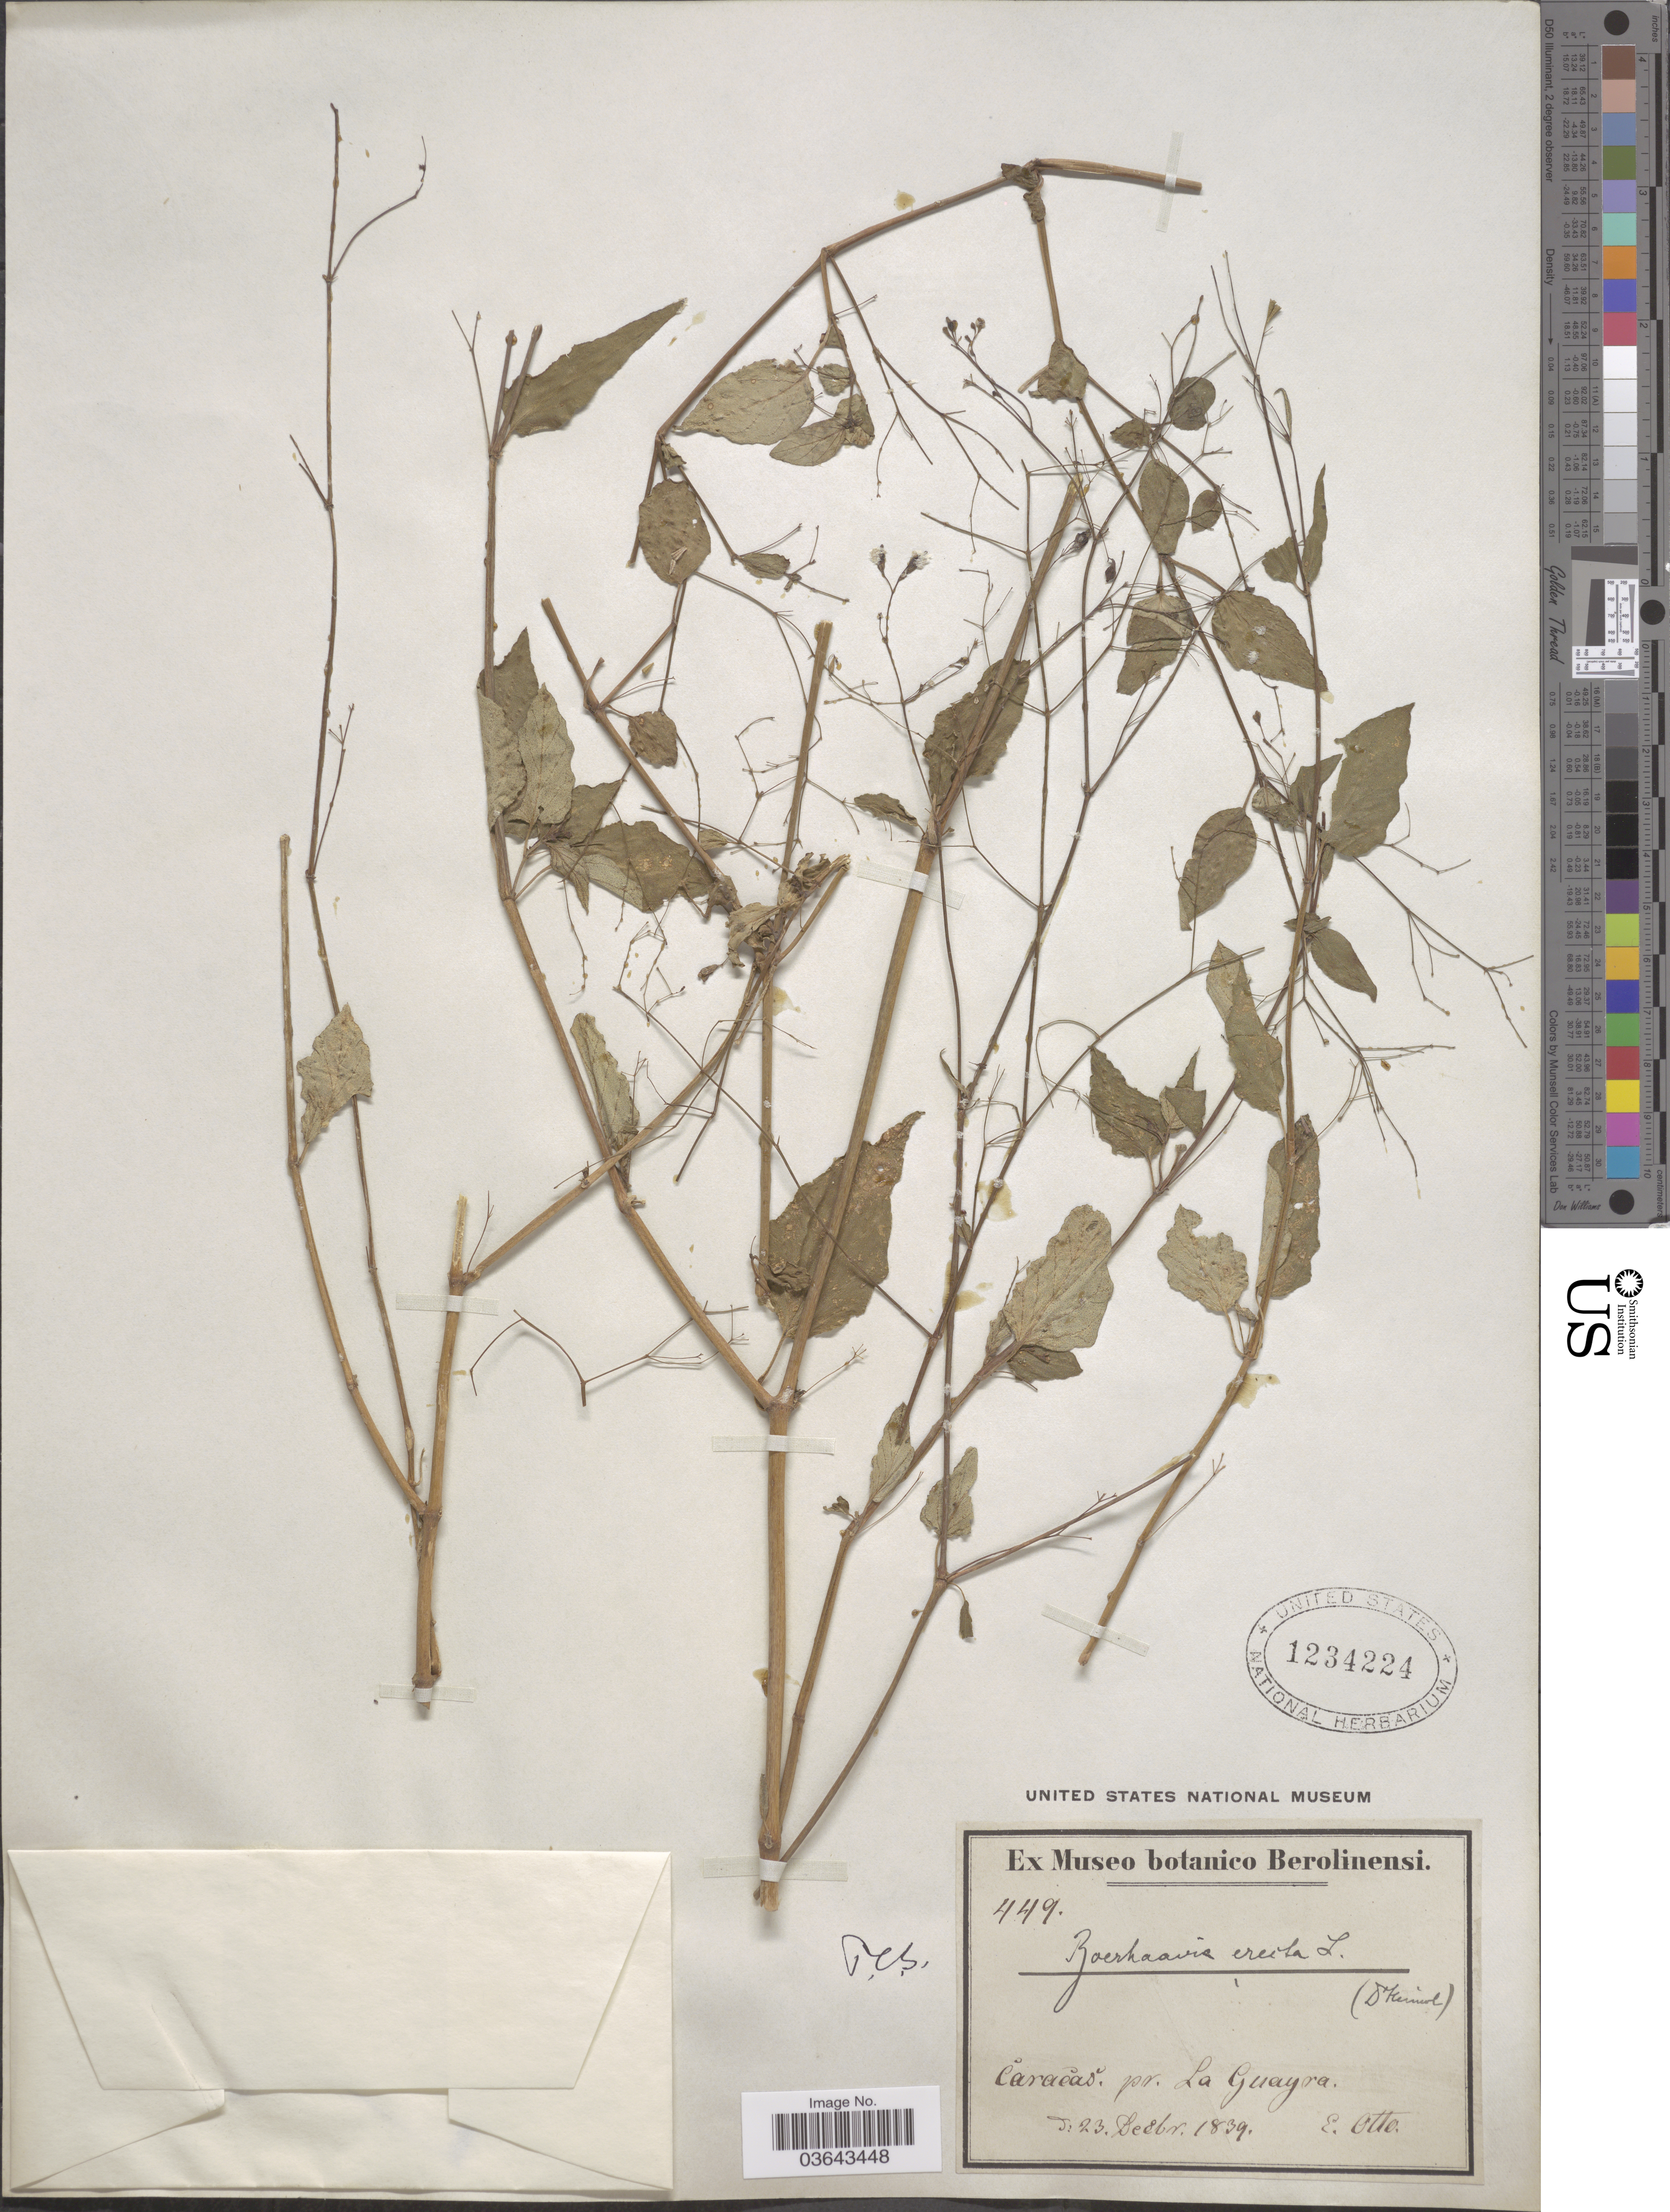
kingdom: Plantae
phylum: Tracheophyta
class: Magnoliopsida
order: Caryophyllales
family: Nyctaginaceae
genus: Boerhavia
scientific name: Boerhavia erecta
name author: L.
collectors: E. Otto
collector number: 449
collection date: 1839-12-23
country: Venezuela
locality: Caracas, pr. La Guayra.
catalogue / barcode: US 1234224